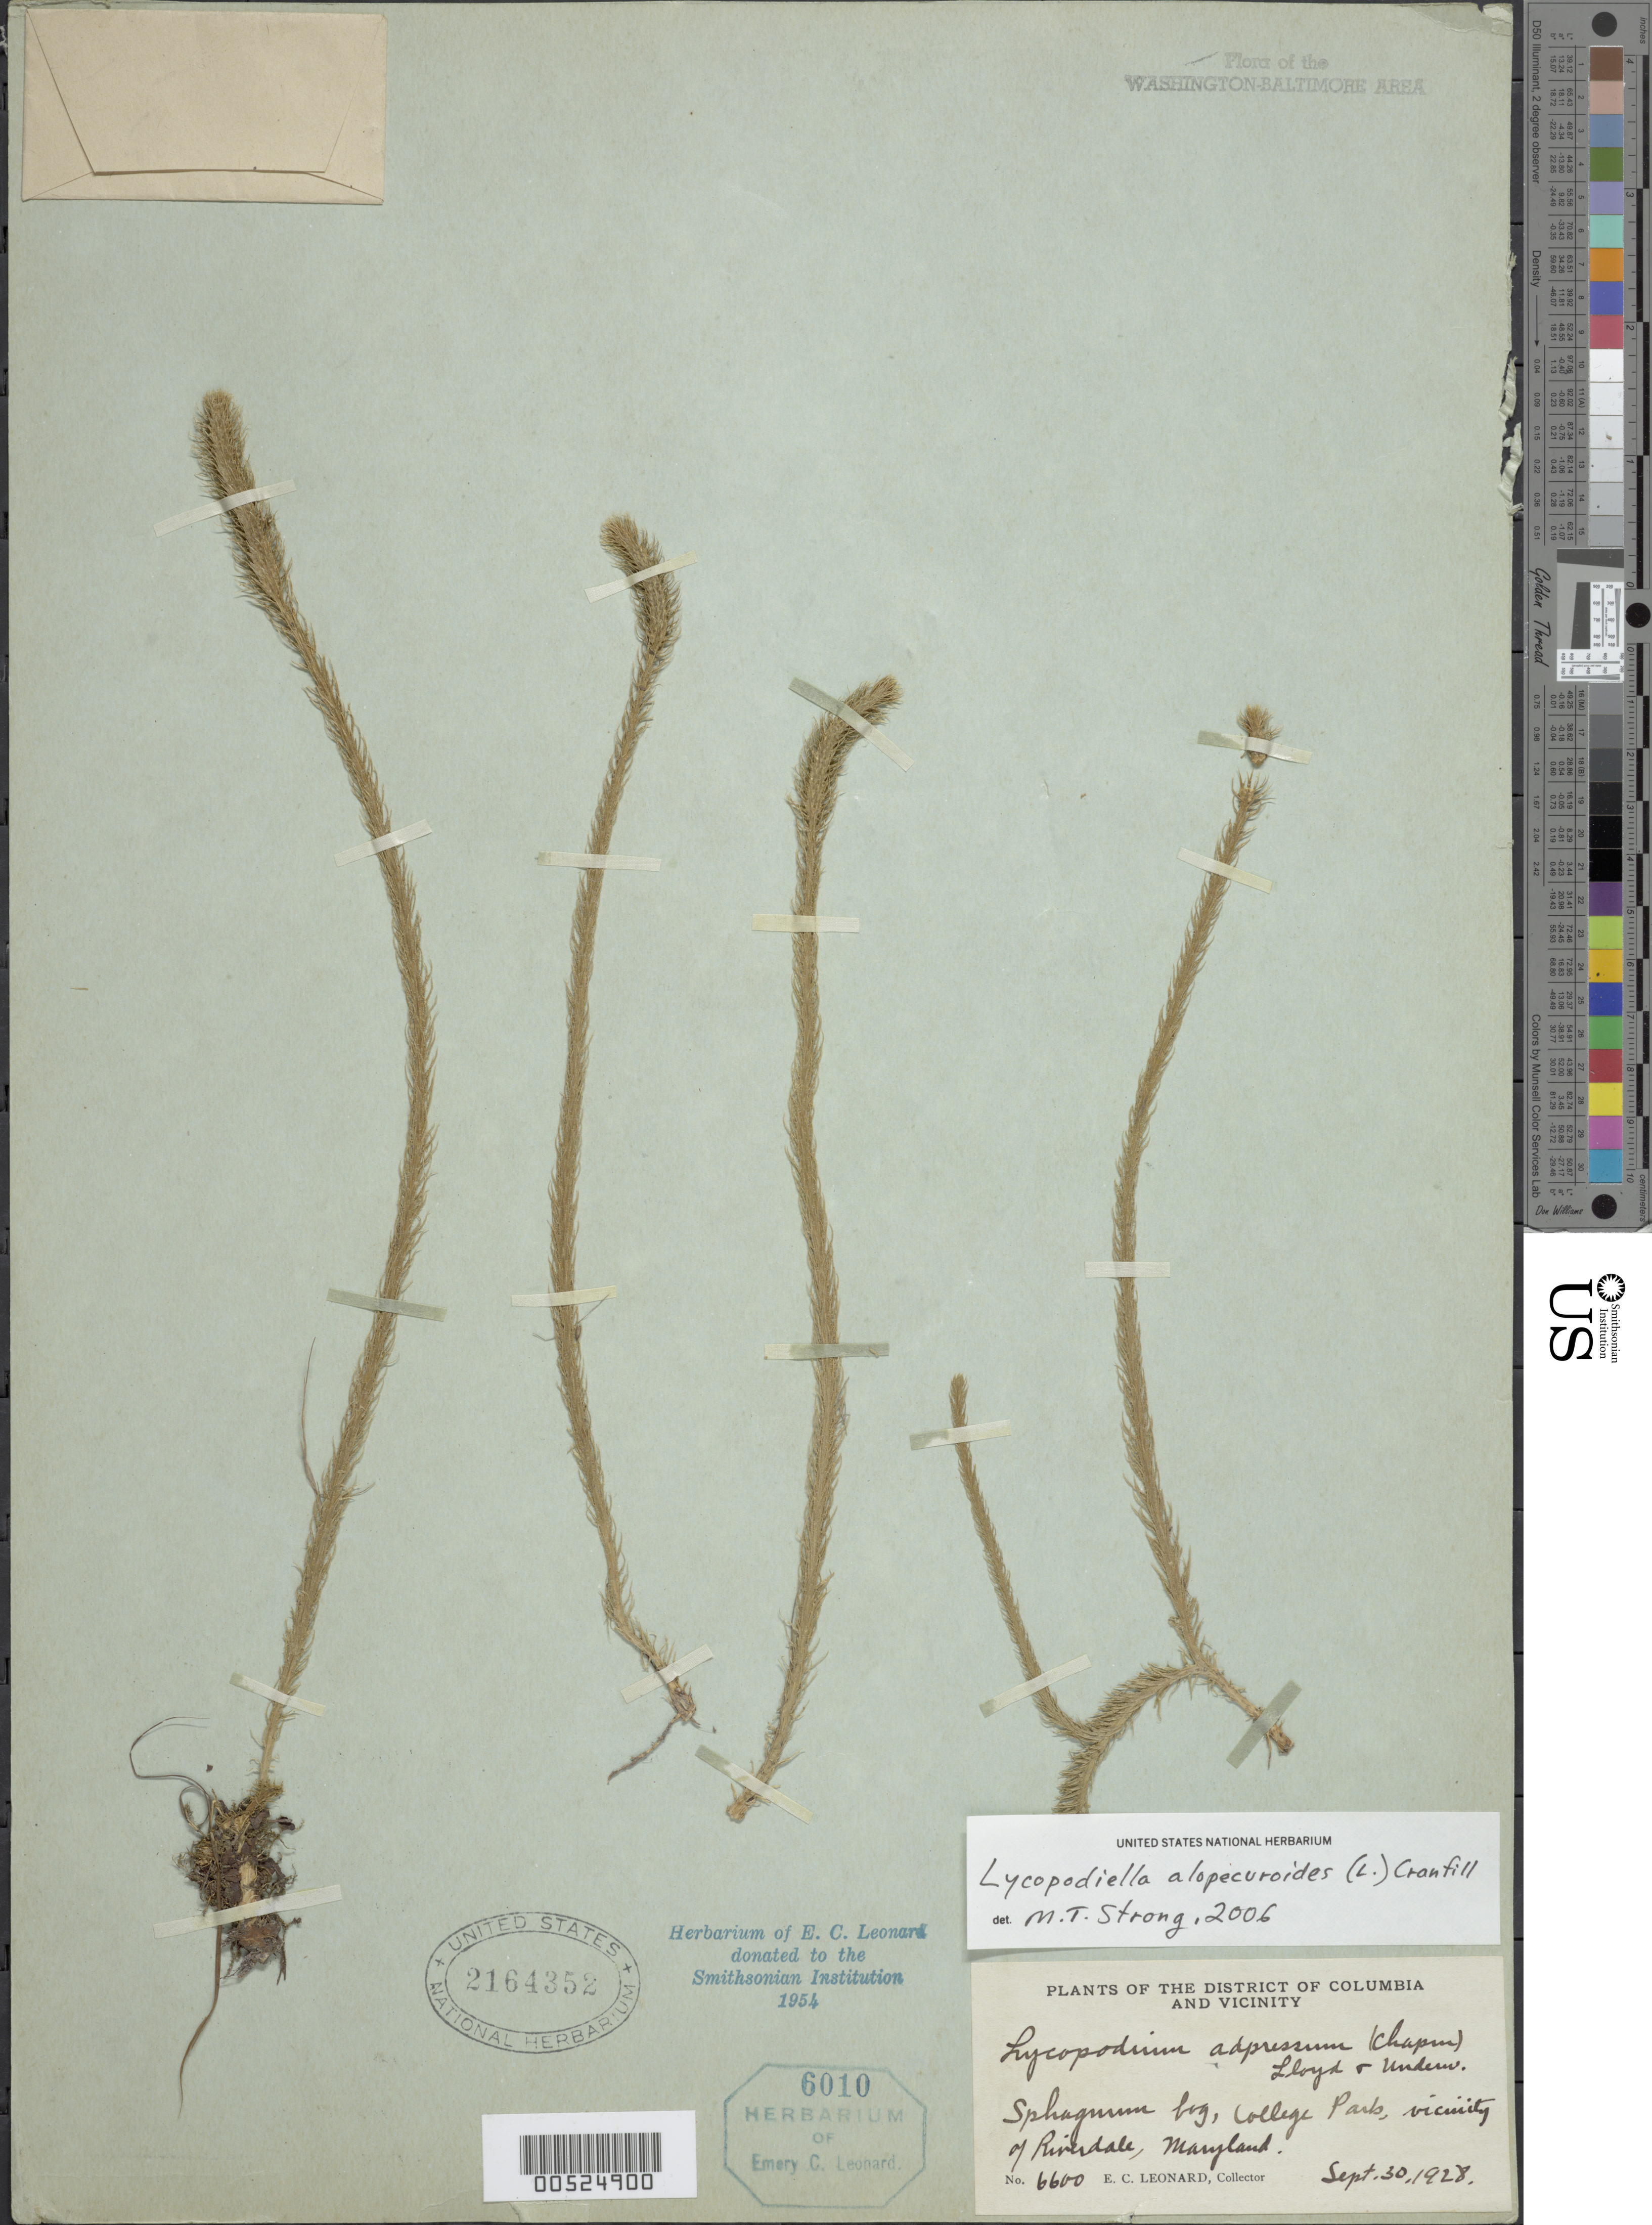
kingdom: Plantae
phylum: Tracheophyta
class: Lycopodiopsida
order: Lycopodiales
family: Lycopodiaceae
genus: Lycopodiella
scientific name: Lycopodiella alopecuroides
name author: (L.) Cranfill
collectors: E. C. Leonard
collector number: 6600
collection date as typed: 30 Sep 1928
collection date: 1928-09-30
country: United States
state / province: Maryland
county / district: Prince George's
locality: Riverdale, College Park area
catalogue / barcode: US 2164352